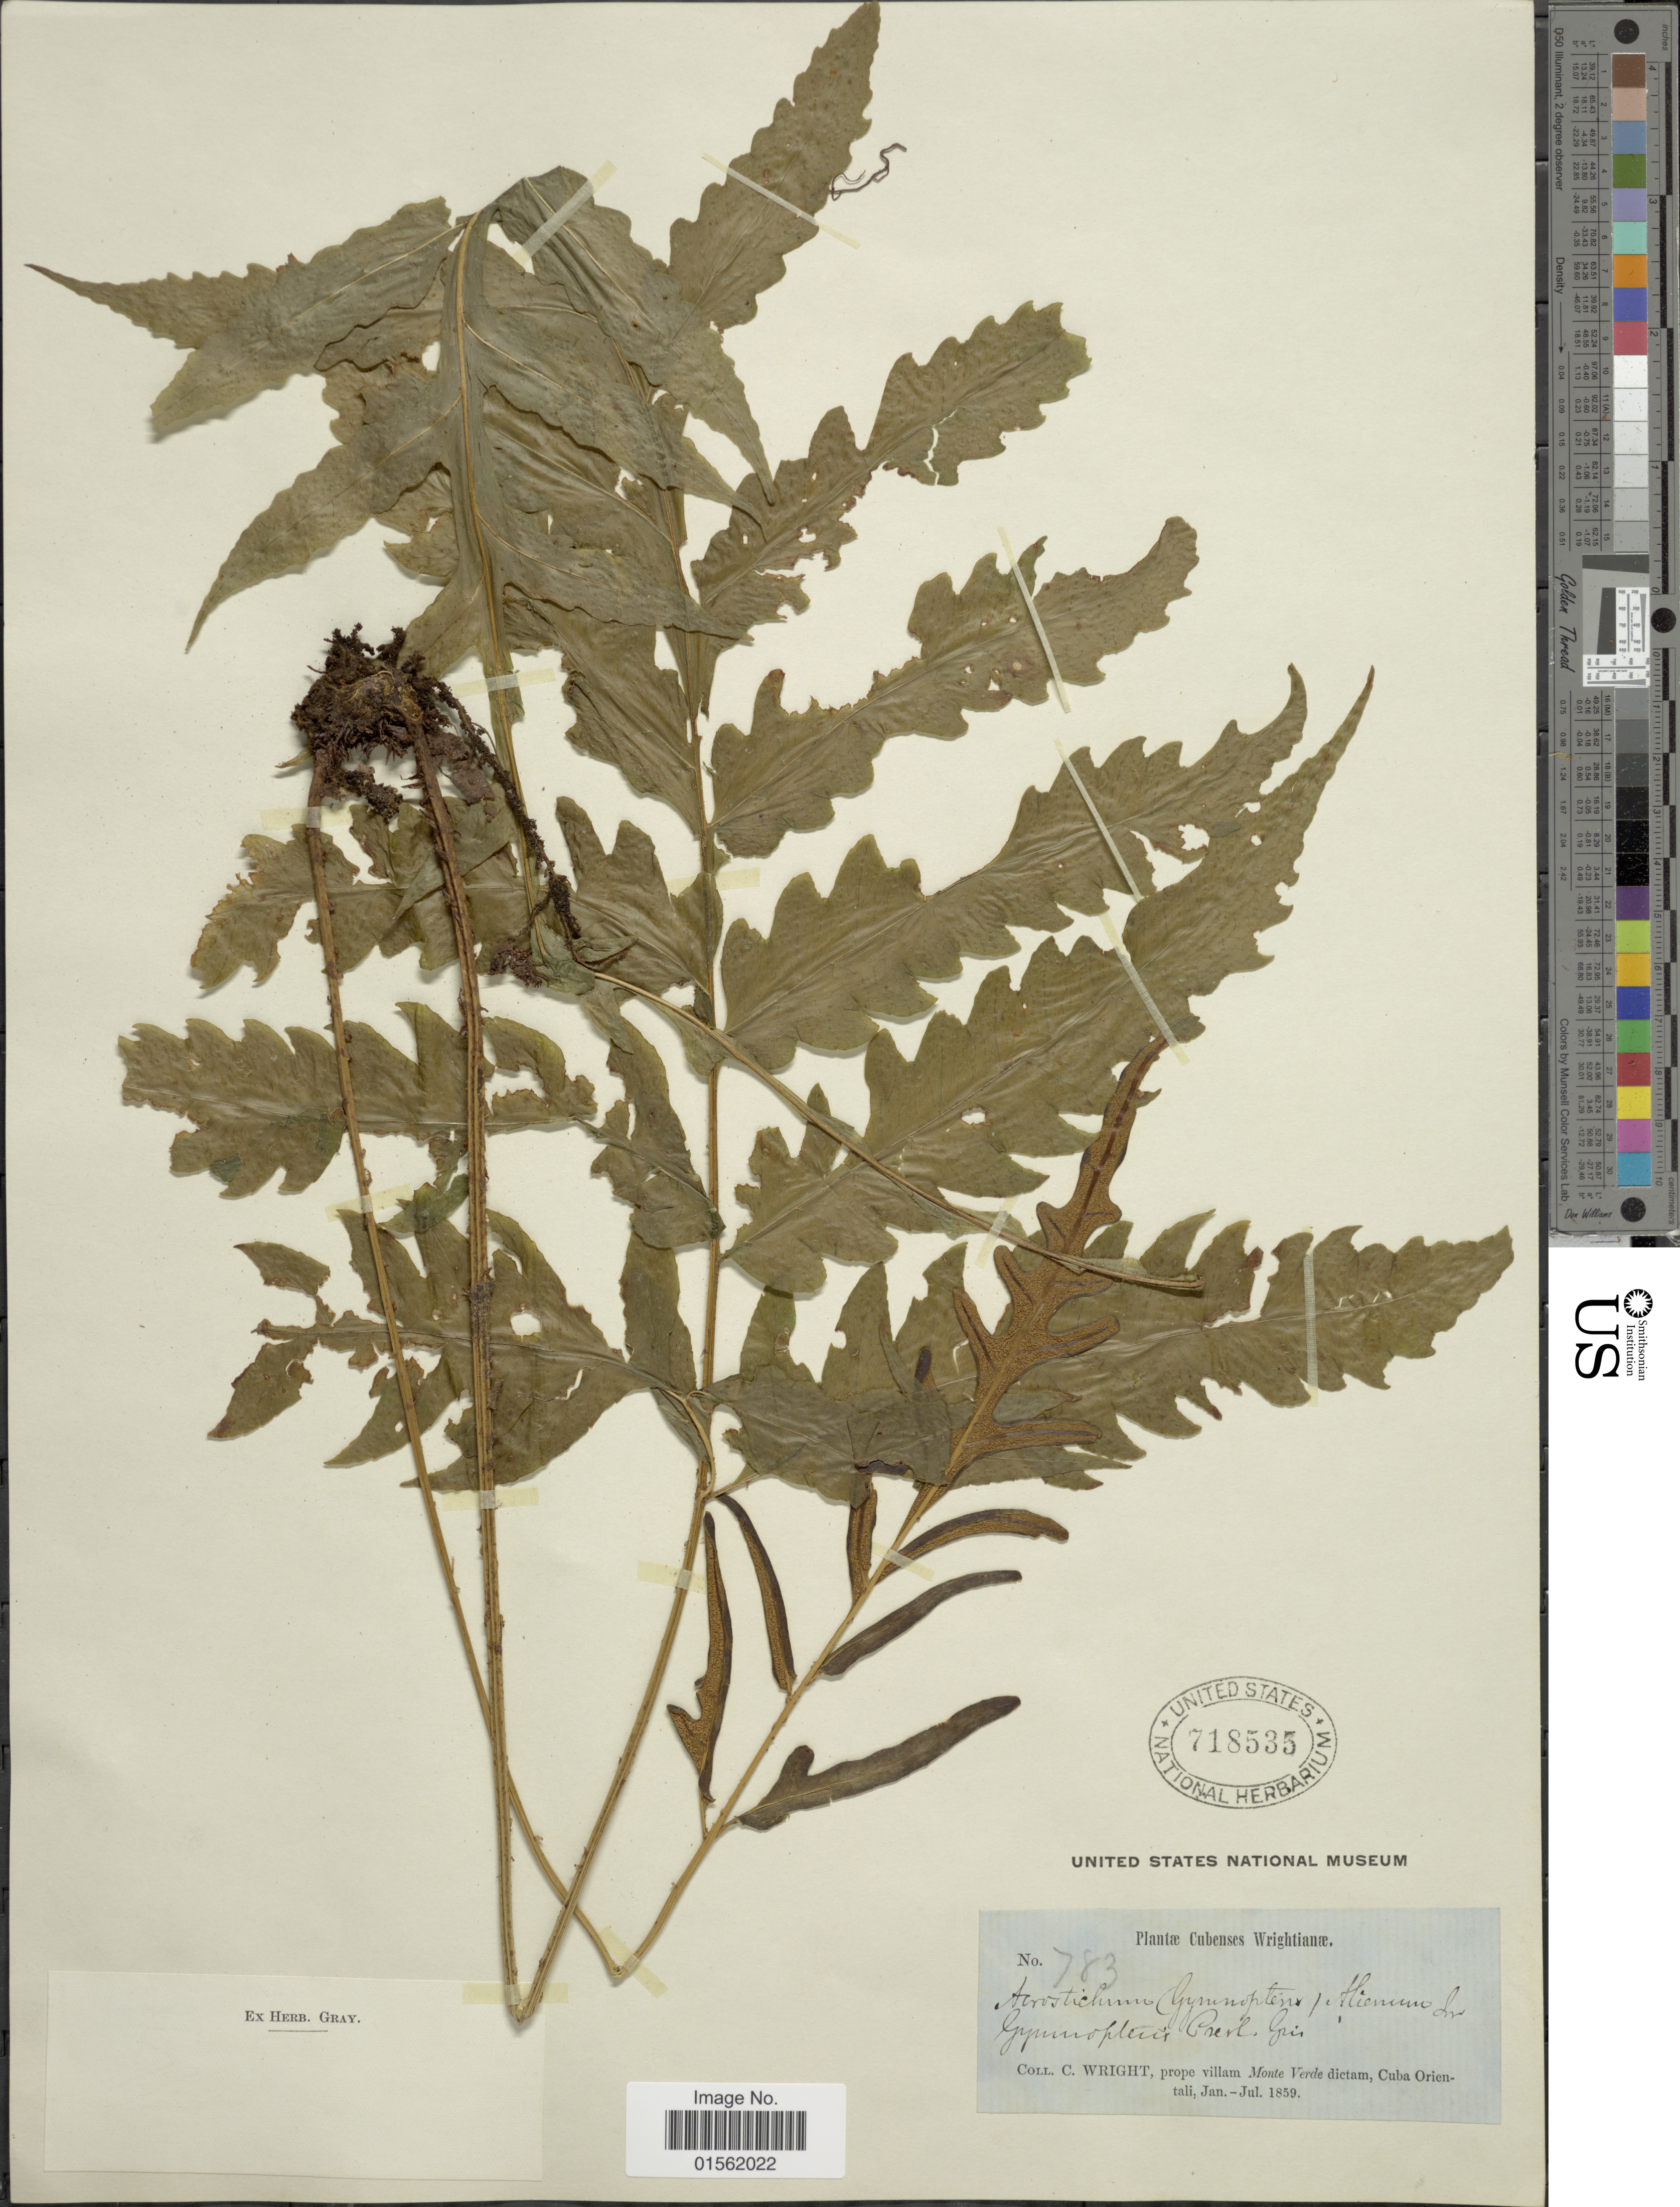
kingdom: Plantae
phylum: Tracheophyta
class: Polypodiopsida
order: Polypodiales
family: Dryopteridaceae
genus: Bolbitis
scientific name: Bolbitis portoricensis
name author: (Spreng.) Hennipman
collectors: C. Wright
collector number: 783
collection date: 1859-01/1859-07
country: Cuba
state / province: Oriente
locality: Prope villam Monte Verde dictam, Cuba Orientali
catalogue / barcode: US 718535